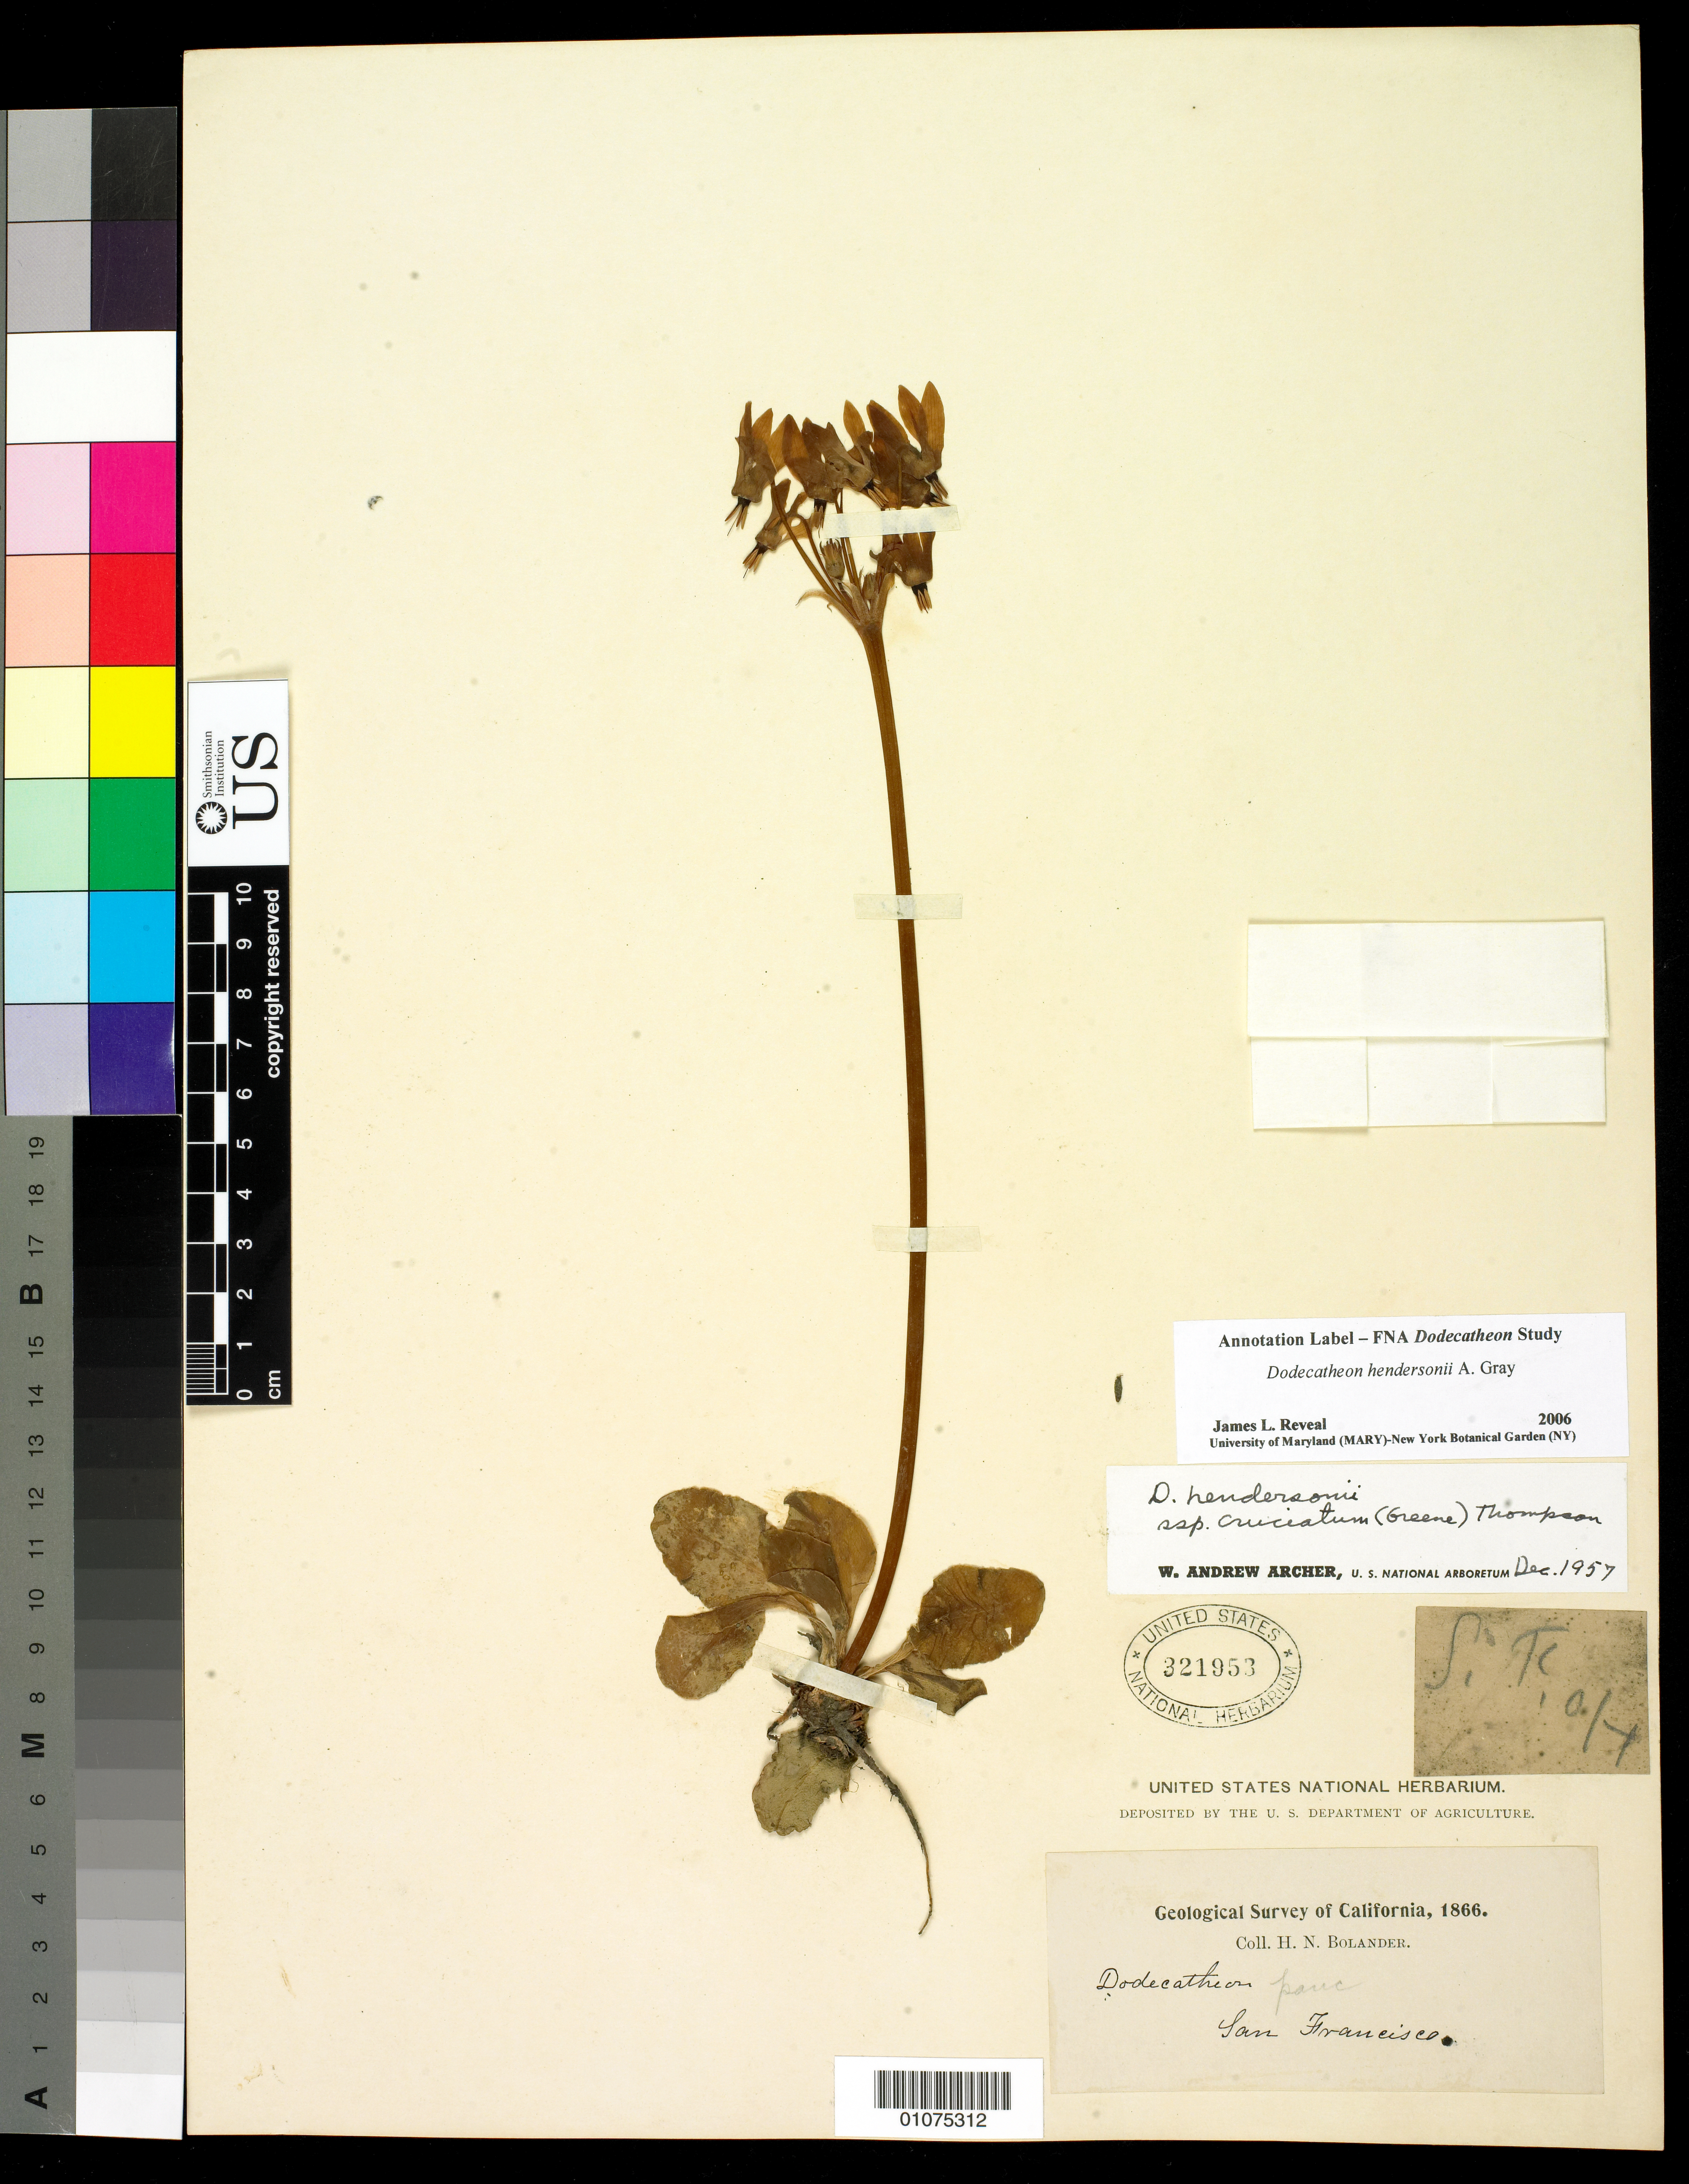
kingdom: Plantae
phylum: Tracheophyta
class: Magnoliopsida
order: Ericales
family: Primulaceae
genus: Dodecatheon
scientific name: Dodecatheon hendersonii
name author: A. Gray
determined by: Reveal, J. L.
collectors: H. Bolander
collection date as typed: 1866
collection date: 1866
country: United States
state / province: California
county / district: San Francisco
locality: San Francisco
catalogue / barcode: US 321953